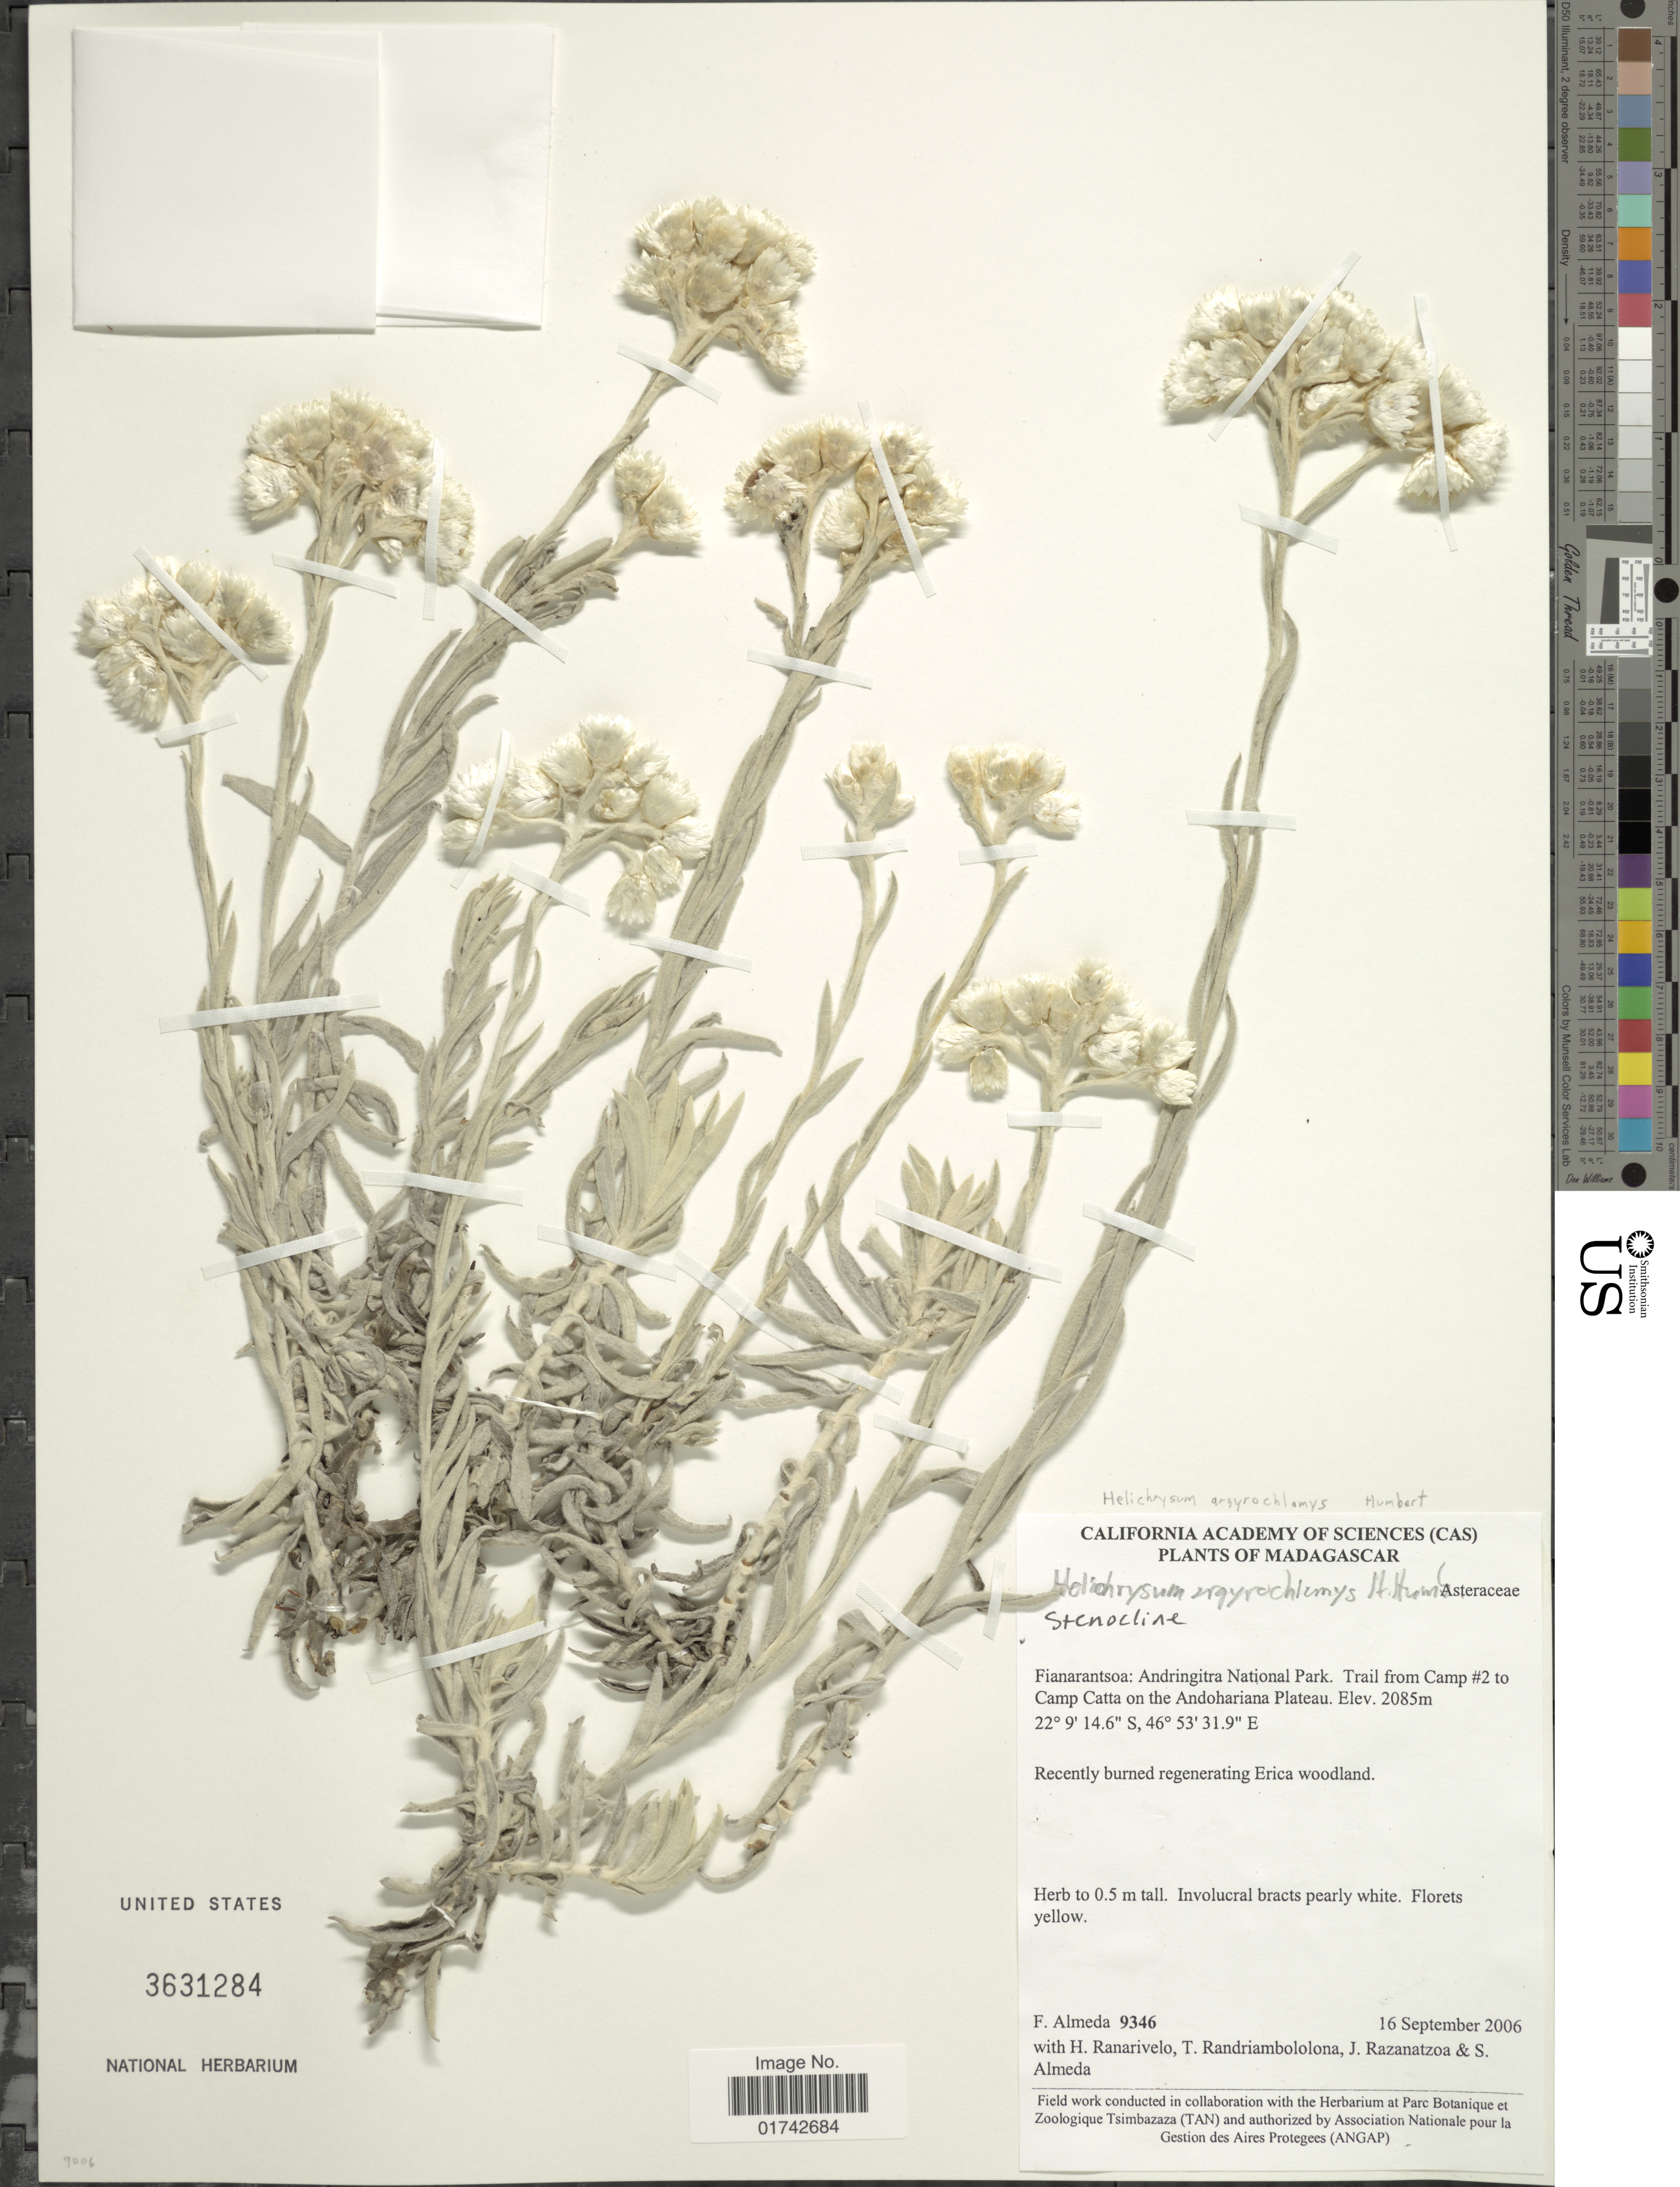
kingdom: Plantae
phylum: Tracheophyta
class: Magnoliopsida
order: Asterales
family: Asteraceae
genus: Helichrysum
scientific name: Helichrysum argyrochlamys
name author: Humbert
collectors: F. Almeda, H. Ranarivelo, T. Randriambololona, J. Razanatzoa & S. Almeda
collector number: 9346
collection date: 2006-09-16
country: Madagascar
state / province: Haute Matsiatra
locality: Andringitra National Park. Trail from Camp #2 to Camp Catta on the Andohariana Plateau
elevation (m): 2085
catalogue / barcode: US 3631284